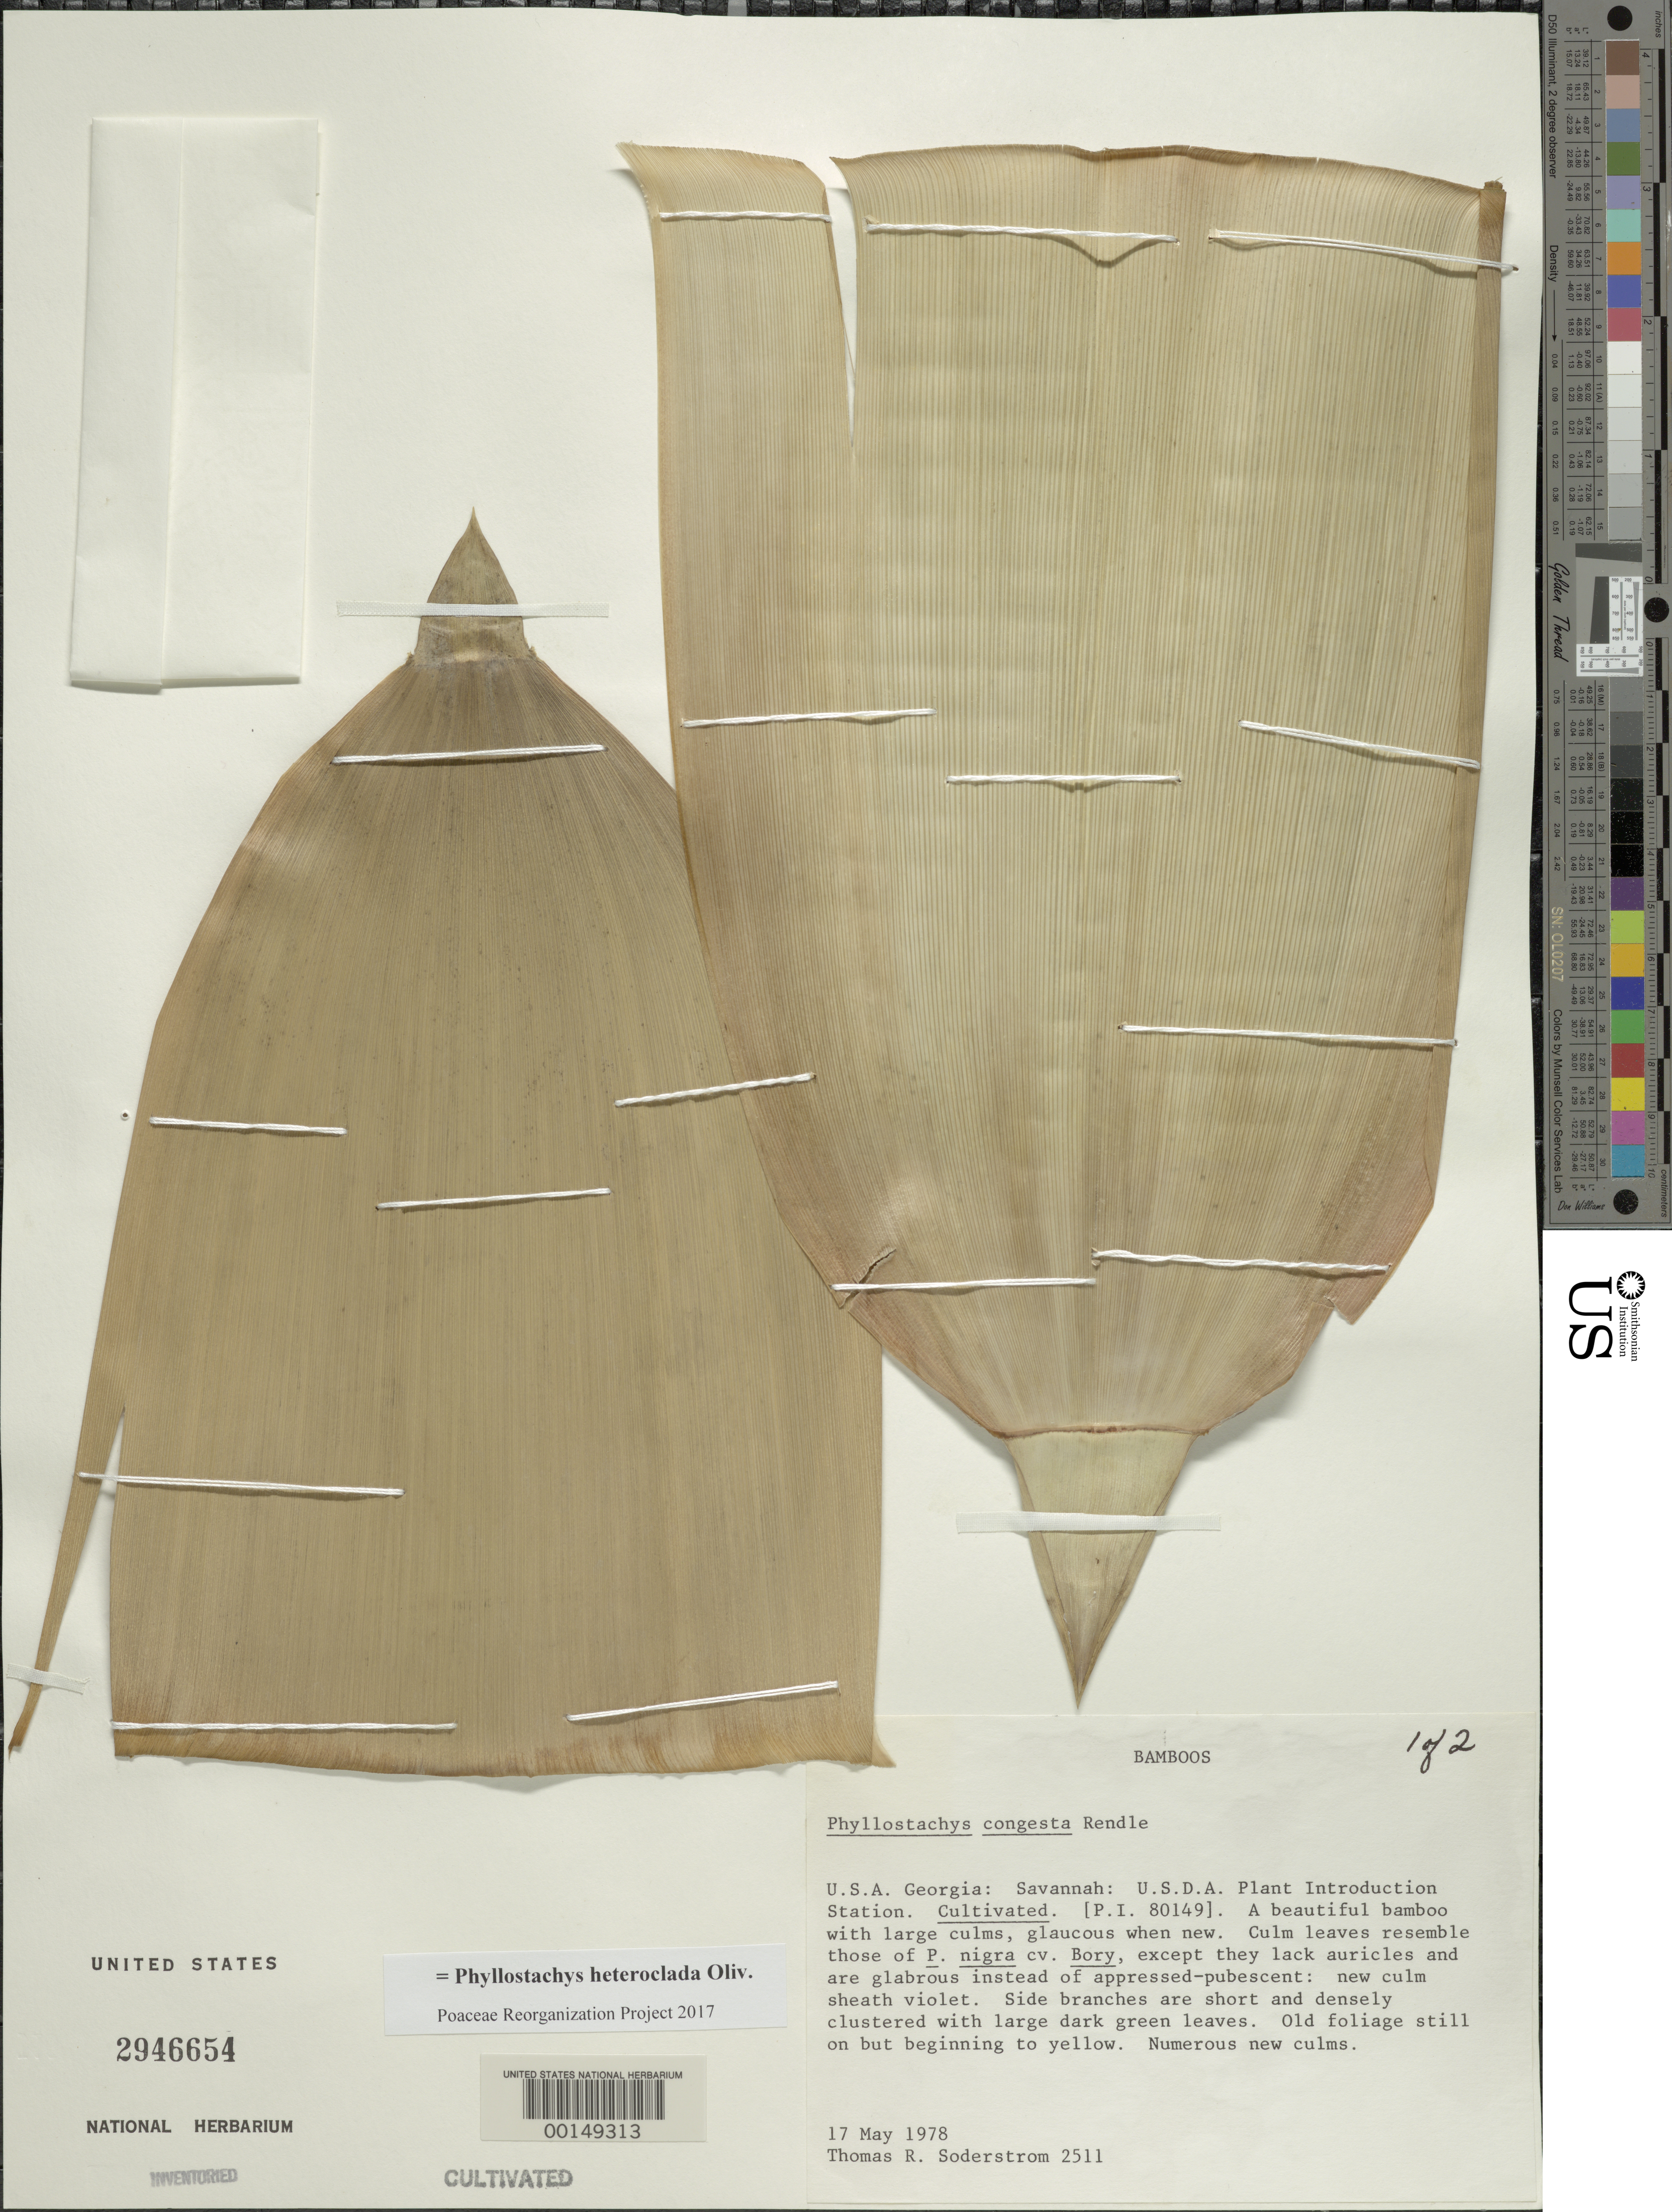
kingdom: Plantae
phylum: Tracheophyta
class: Liliopsida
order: Poales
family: Poaceae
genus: Phyllostachys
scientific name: Phyllostachys heteroclada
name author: Oliv.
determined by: Poaceae Reorganization Project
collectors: T. R. Soderstrom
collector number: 2511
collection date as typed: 17 May 1978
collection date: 1978-05-17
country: United States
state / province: Georgia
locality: Savannha, barbour lathrop p.i. garden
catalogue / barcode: US 2946654